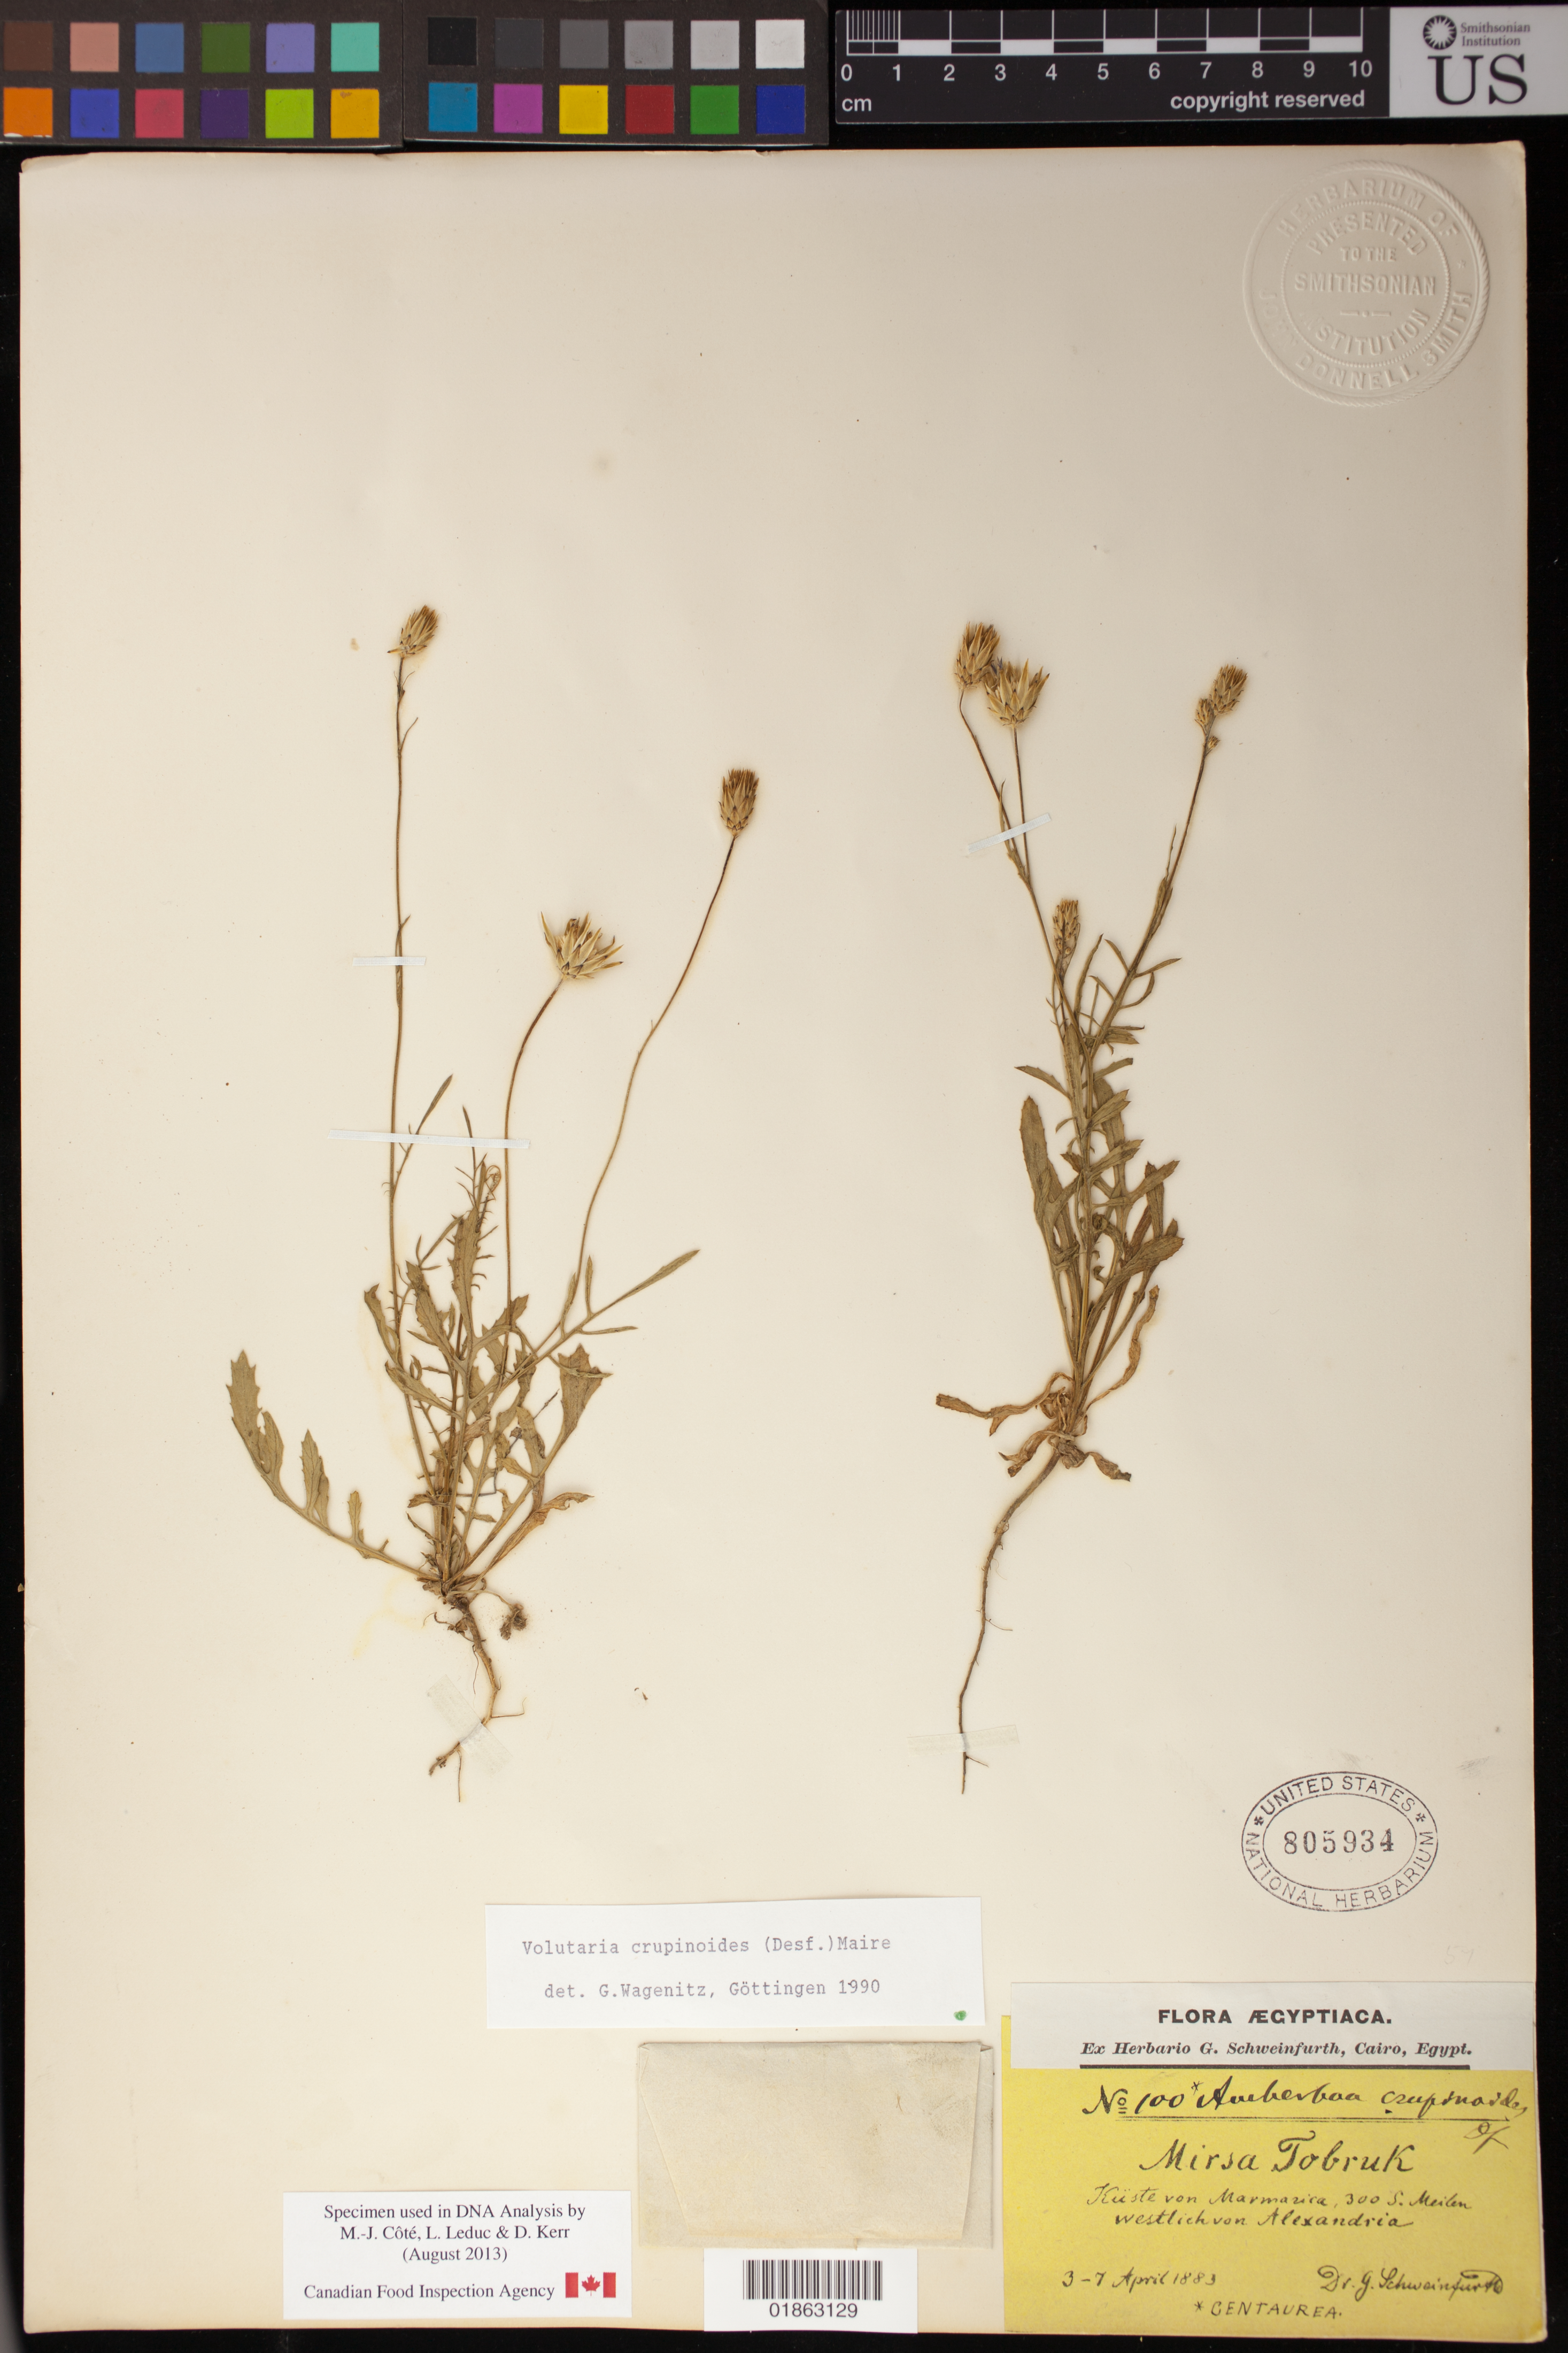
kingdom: Plantae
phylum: Tracheophyta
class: Magnoliopsida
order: Asterales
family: Asteraceae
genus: Volutaria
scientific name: Volutaria crupinoides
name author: (Desf.) Maire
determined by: Wagenitz, G.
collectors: G. A. Schweinfurth (herbarium)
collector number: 100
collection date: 1883-04-03/1883-04-07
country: Egypt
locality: Kuste von Marmarira, 300 S. Meilen westlich von Alexandria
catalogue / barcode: US 805934